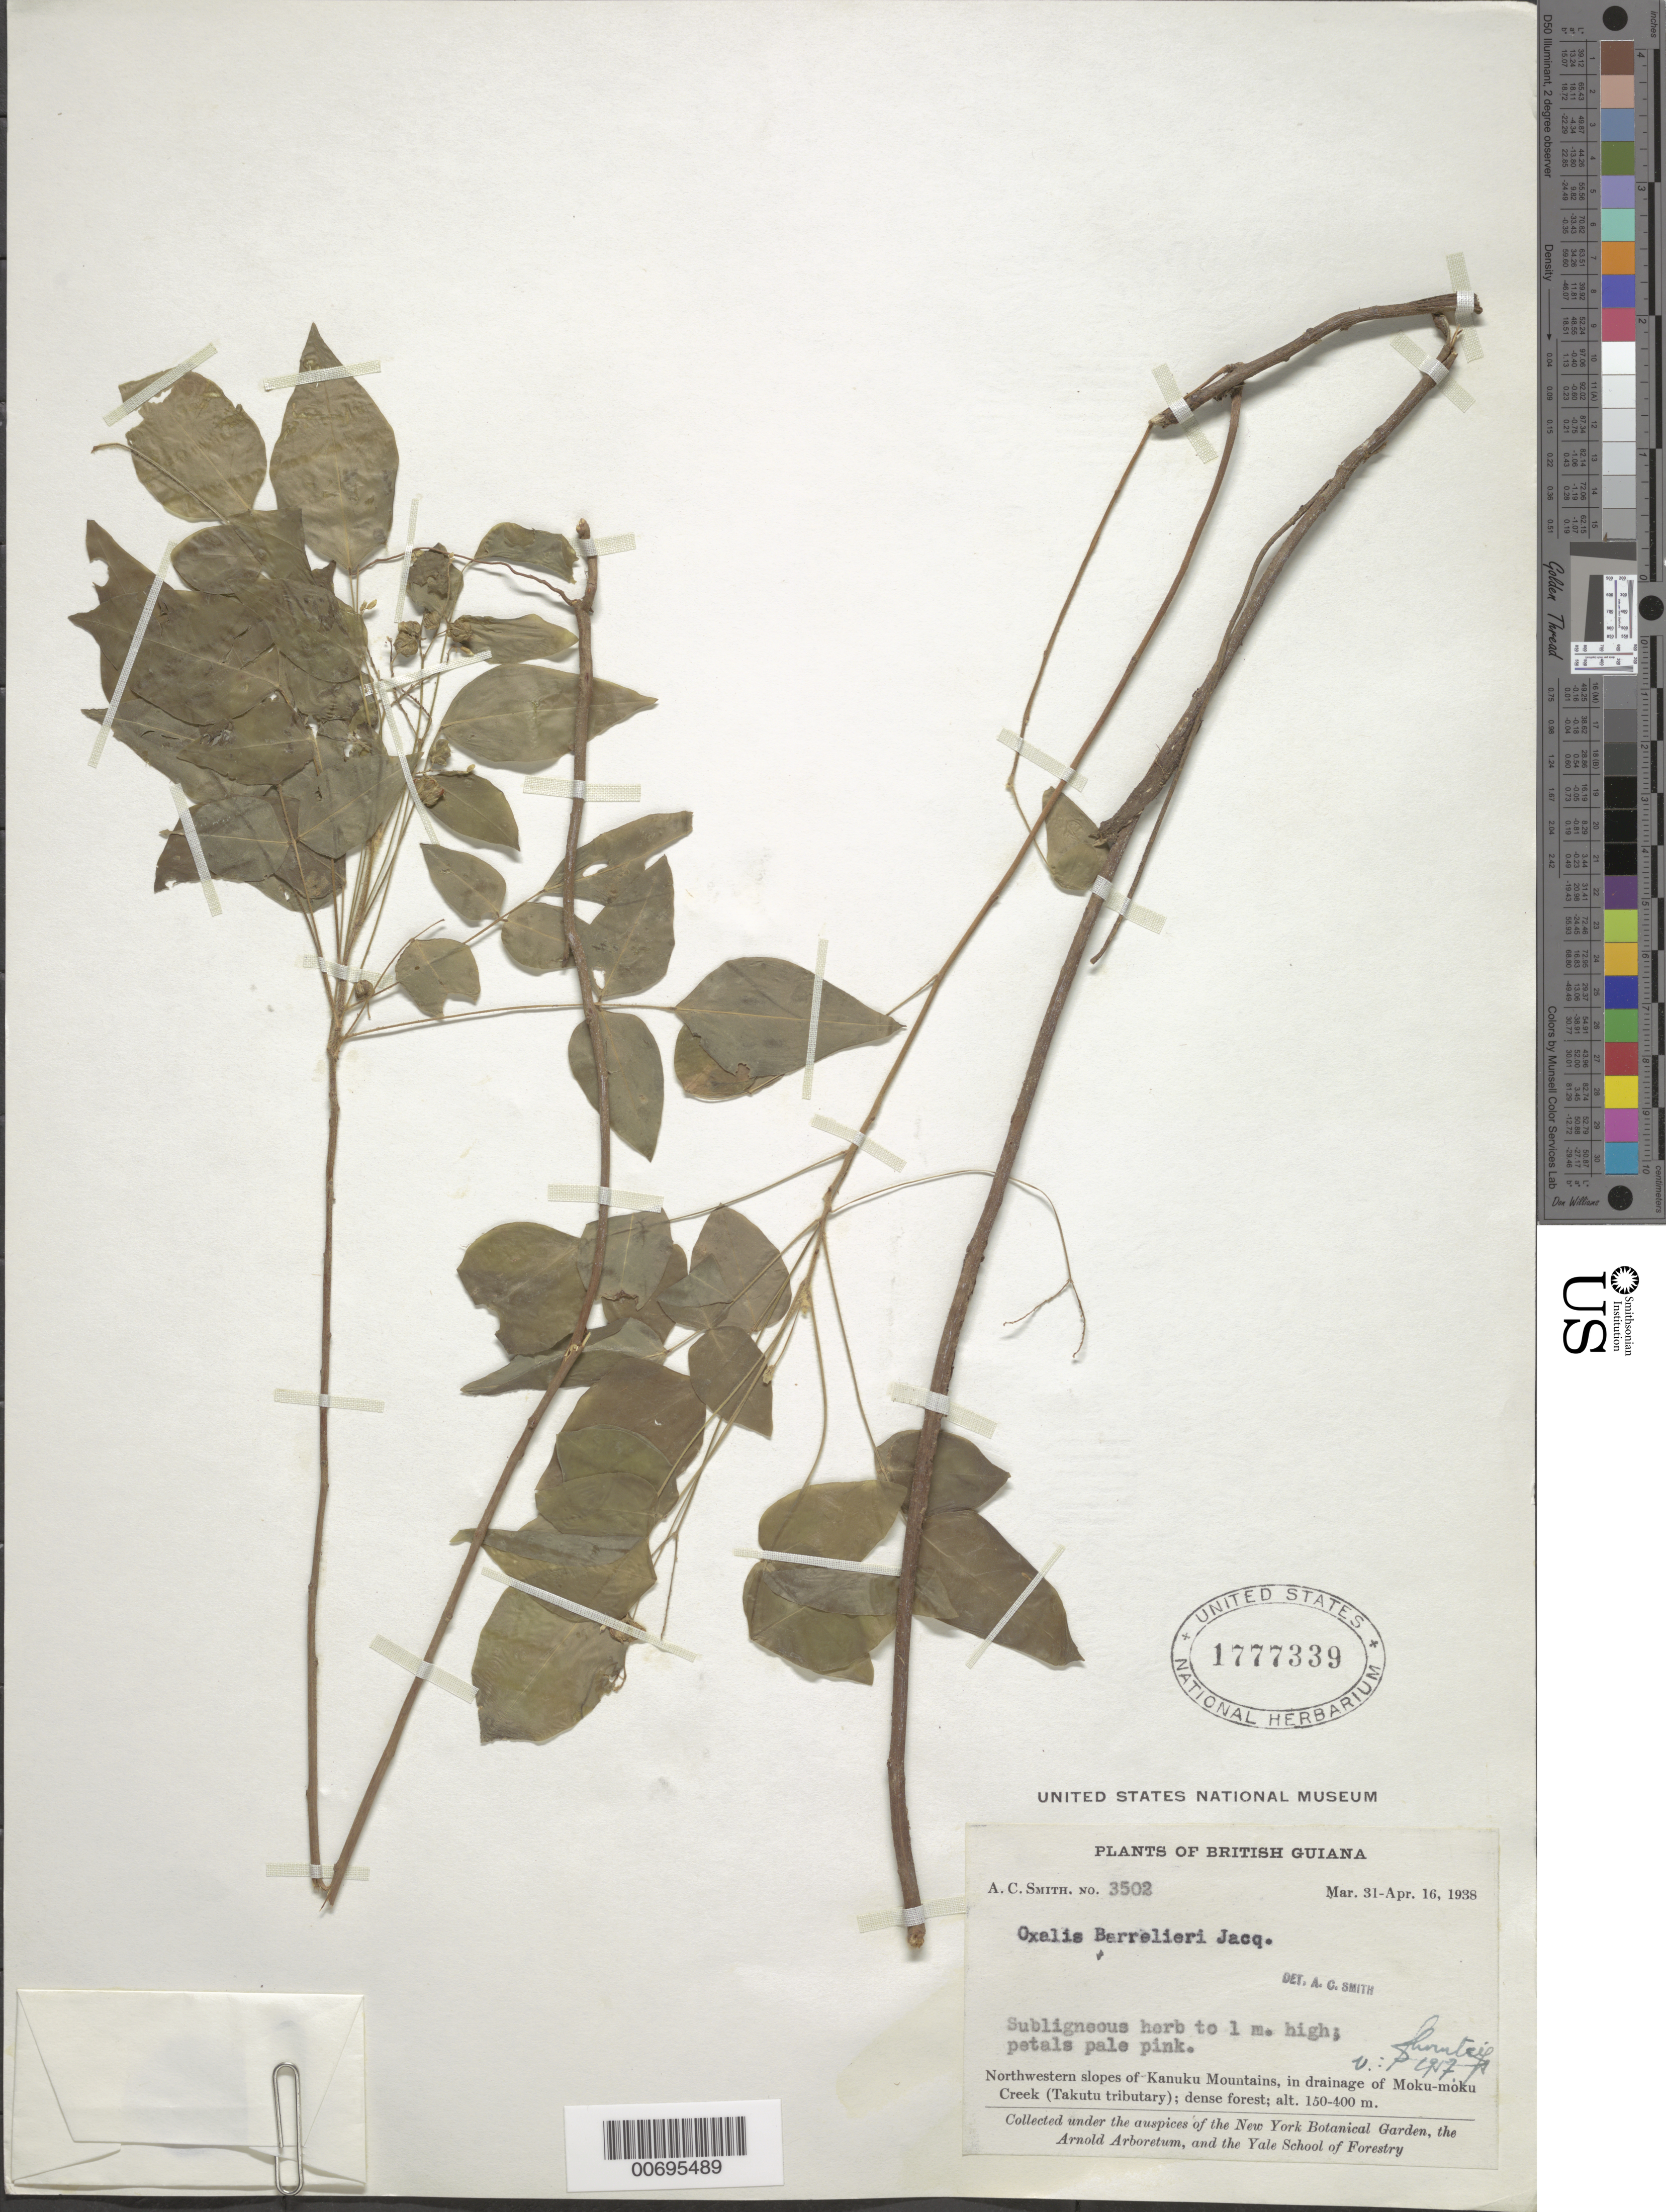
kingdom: Plantae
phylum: Tracheophyta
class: Magnoliopsida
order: Oxalidales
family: Oxalidaceae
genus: Oxalis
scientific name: Oxalis barrelieri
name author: L.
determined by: Lourteig, A.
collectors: A. C. Smith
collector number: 3502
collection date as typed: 31-Mar-38 to 16-Apr-38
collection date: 1938-03-31/1938-04-16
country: Guyana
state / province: U. Takutu-U. Essequibo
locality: Kanuku Mts., NW slopes, in drainage of Moku-moku Creek (Takutu tributary)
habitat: Dense forest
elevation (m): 150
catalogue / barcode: US 1777339